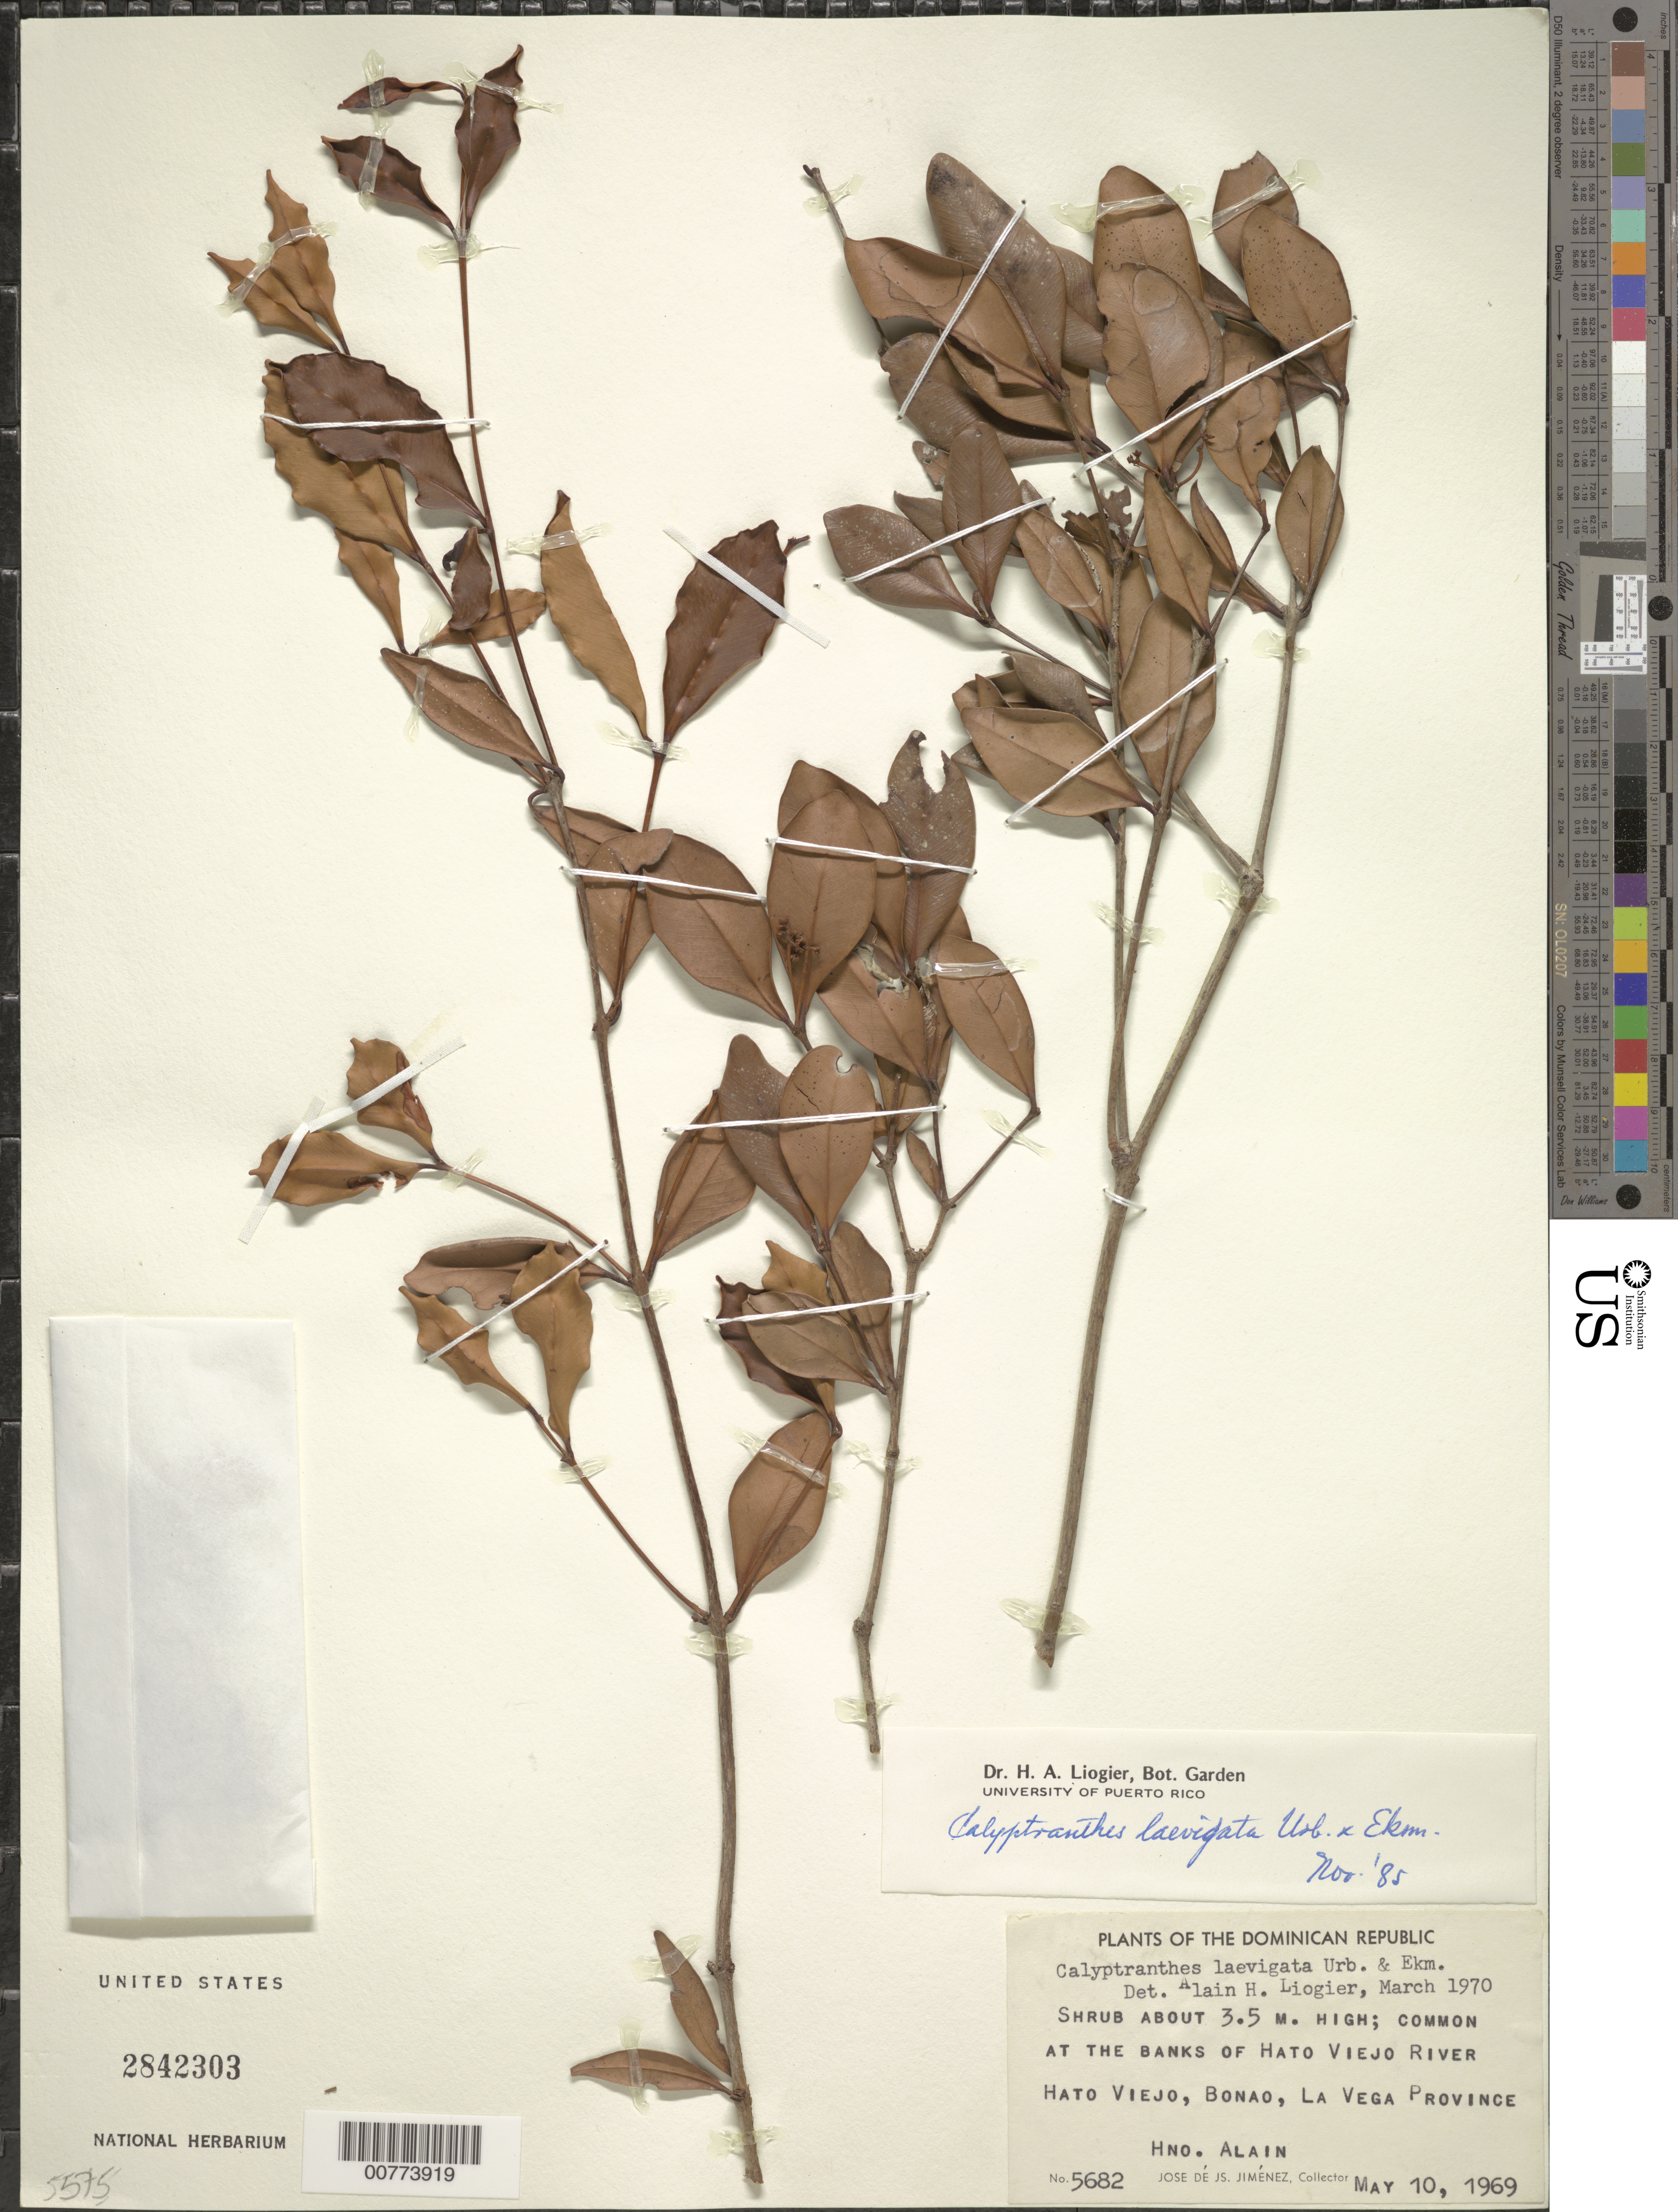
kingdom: Plantae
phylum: Tracheophyta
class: Magnoliopsida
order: Myrtales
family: Myrtaceae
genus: Myrcia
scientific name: Myrcia neolaevigata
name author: K. Campbell & Peguero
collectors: A. H. Liogier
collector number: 5682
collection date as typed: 10 May 1969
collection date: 1969-05-10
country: Dominican Republic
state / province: La Vega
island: Hispaniola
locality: Bonao, Hato Viejo, Hato Viejo River.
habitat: Banks of river.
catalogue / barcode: US 2842303